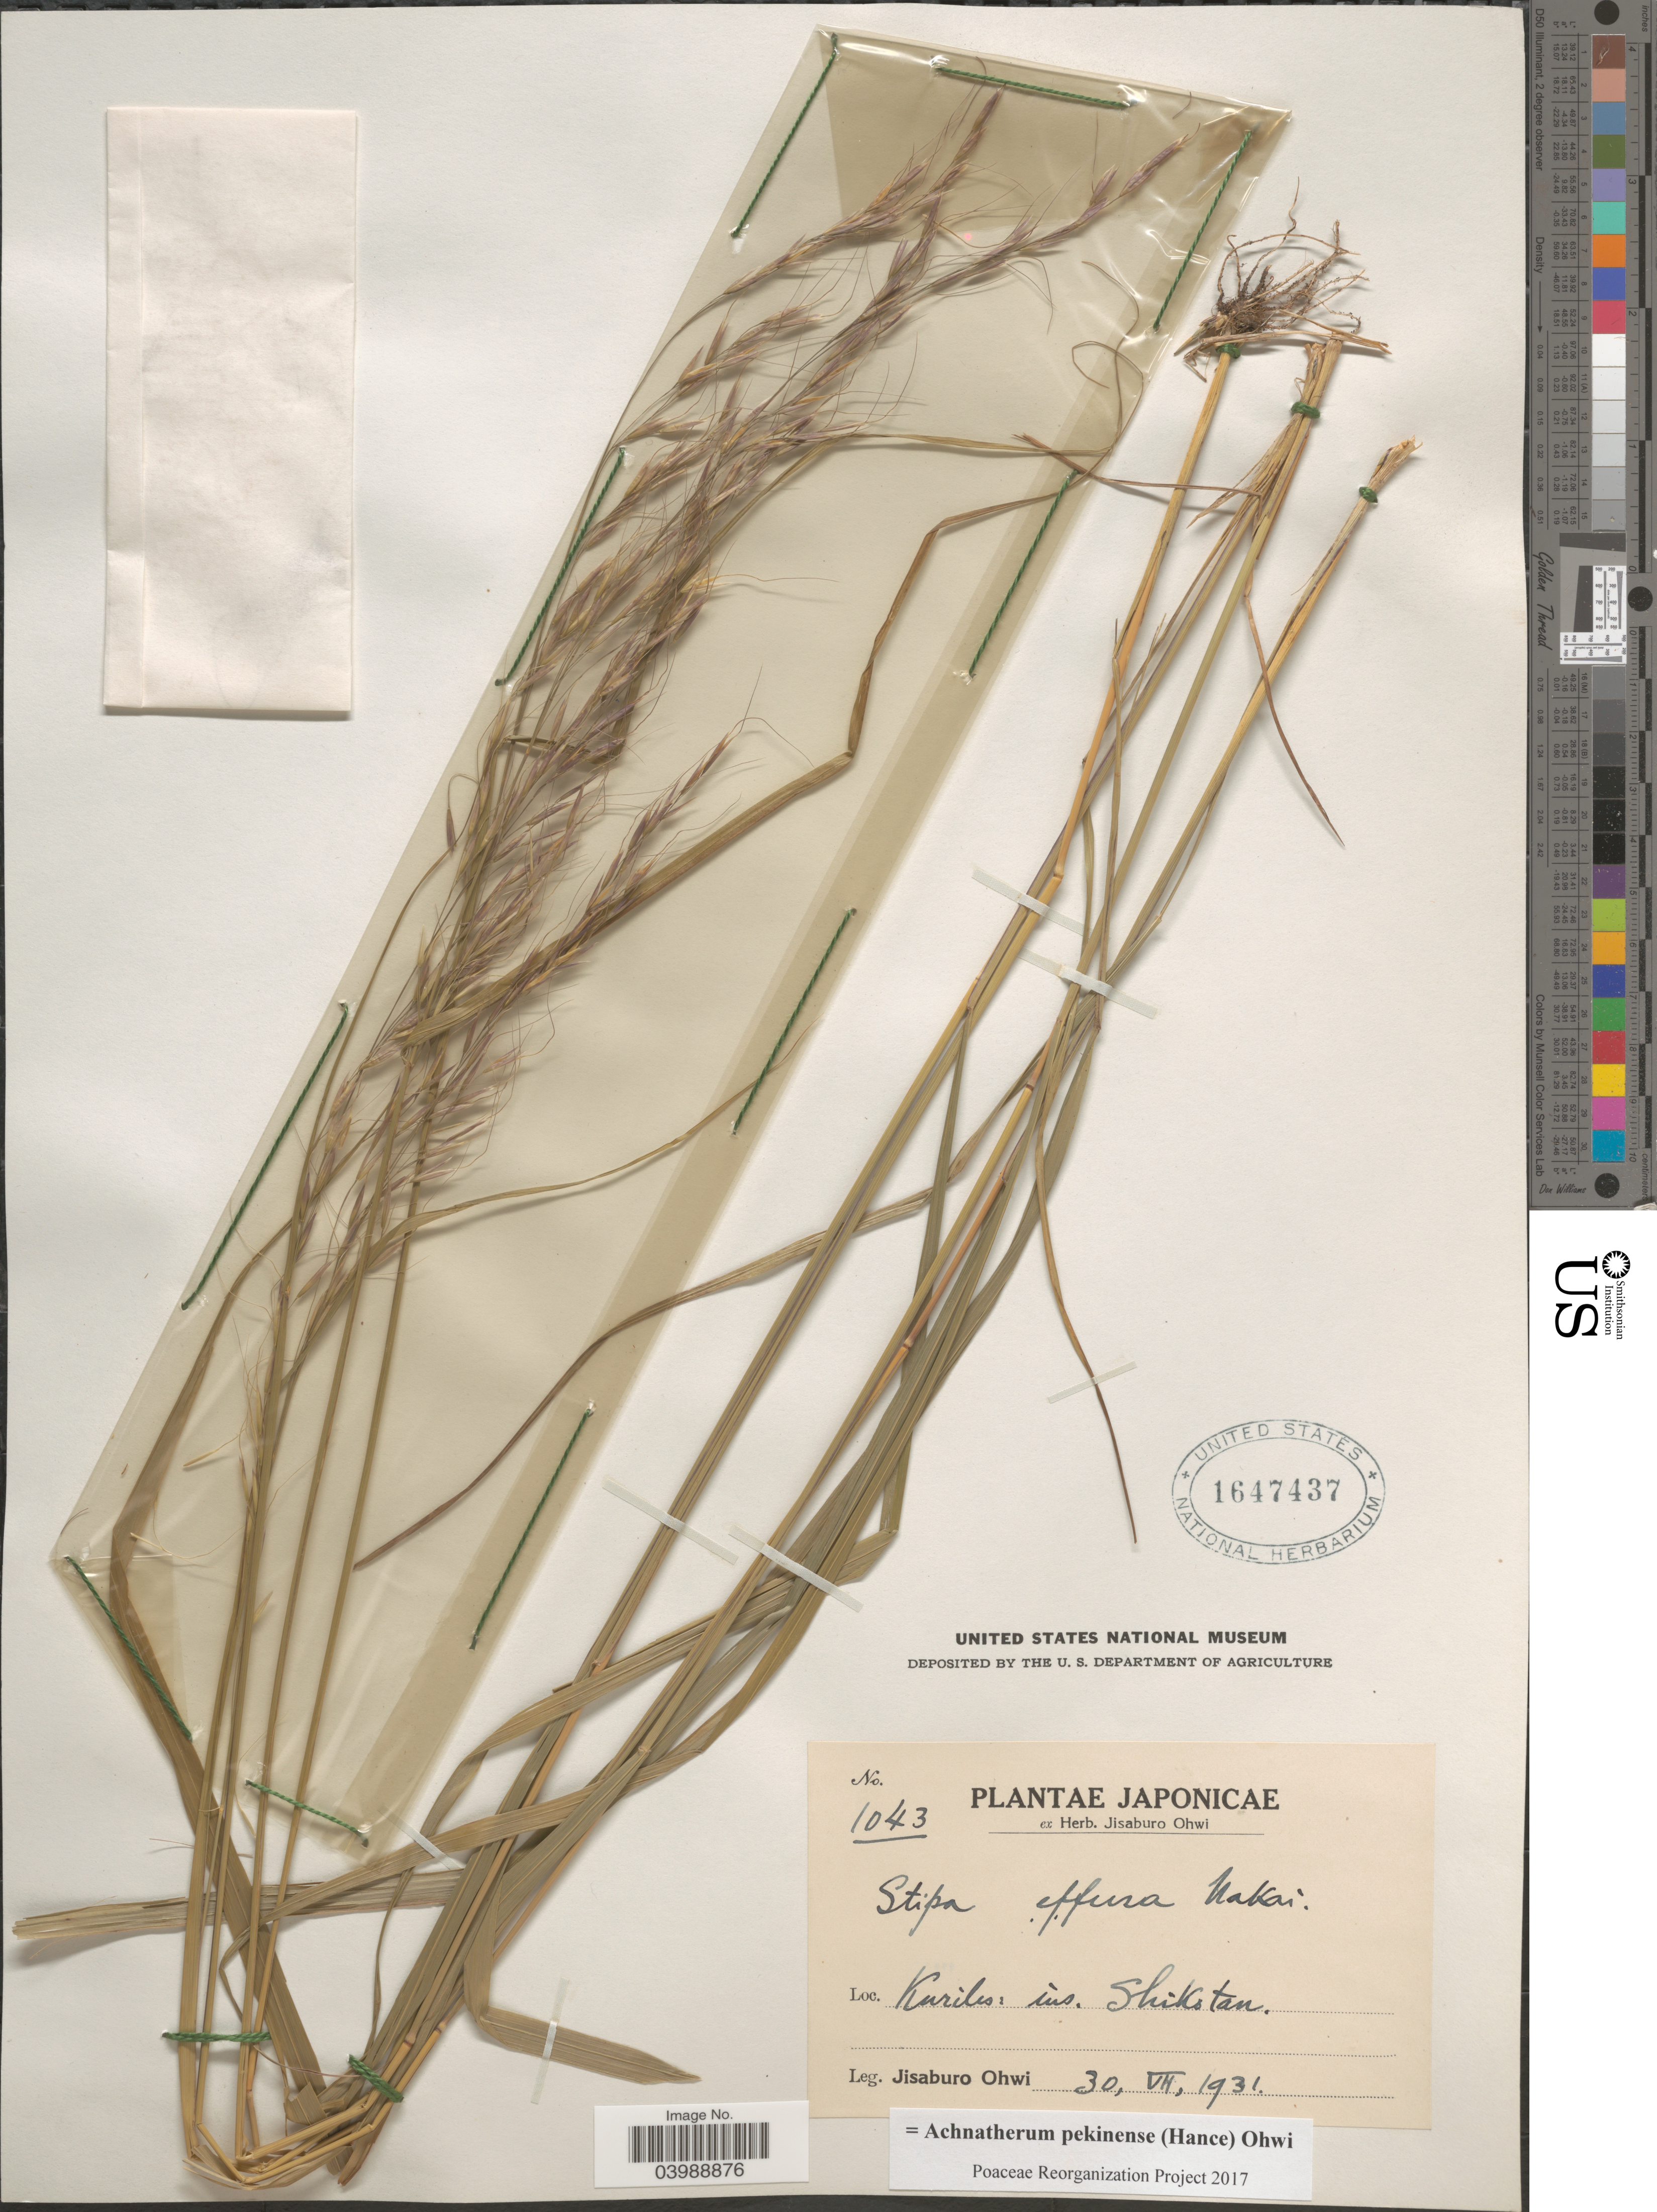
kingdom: Plantae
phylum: Tracheophyta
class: Liliopsida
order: Poales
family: Poaceae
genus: Achnatherum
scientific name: Achnatherum pekinense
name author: (Hance) Ohwi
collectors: J. Ohwi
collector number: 1043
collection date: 1931-07-30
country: Japan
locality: Kuriles: ins. Shikstan.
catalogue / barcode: US 1647437